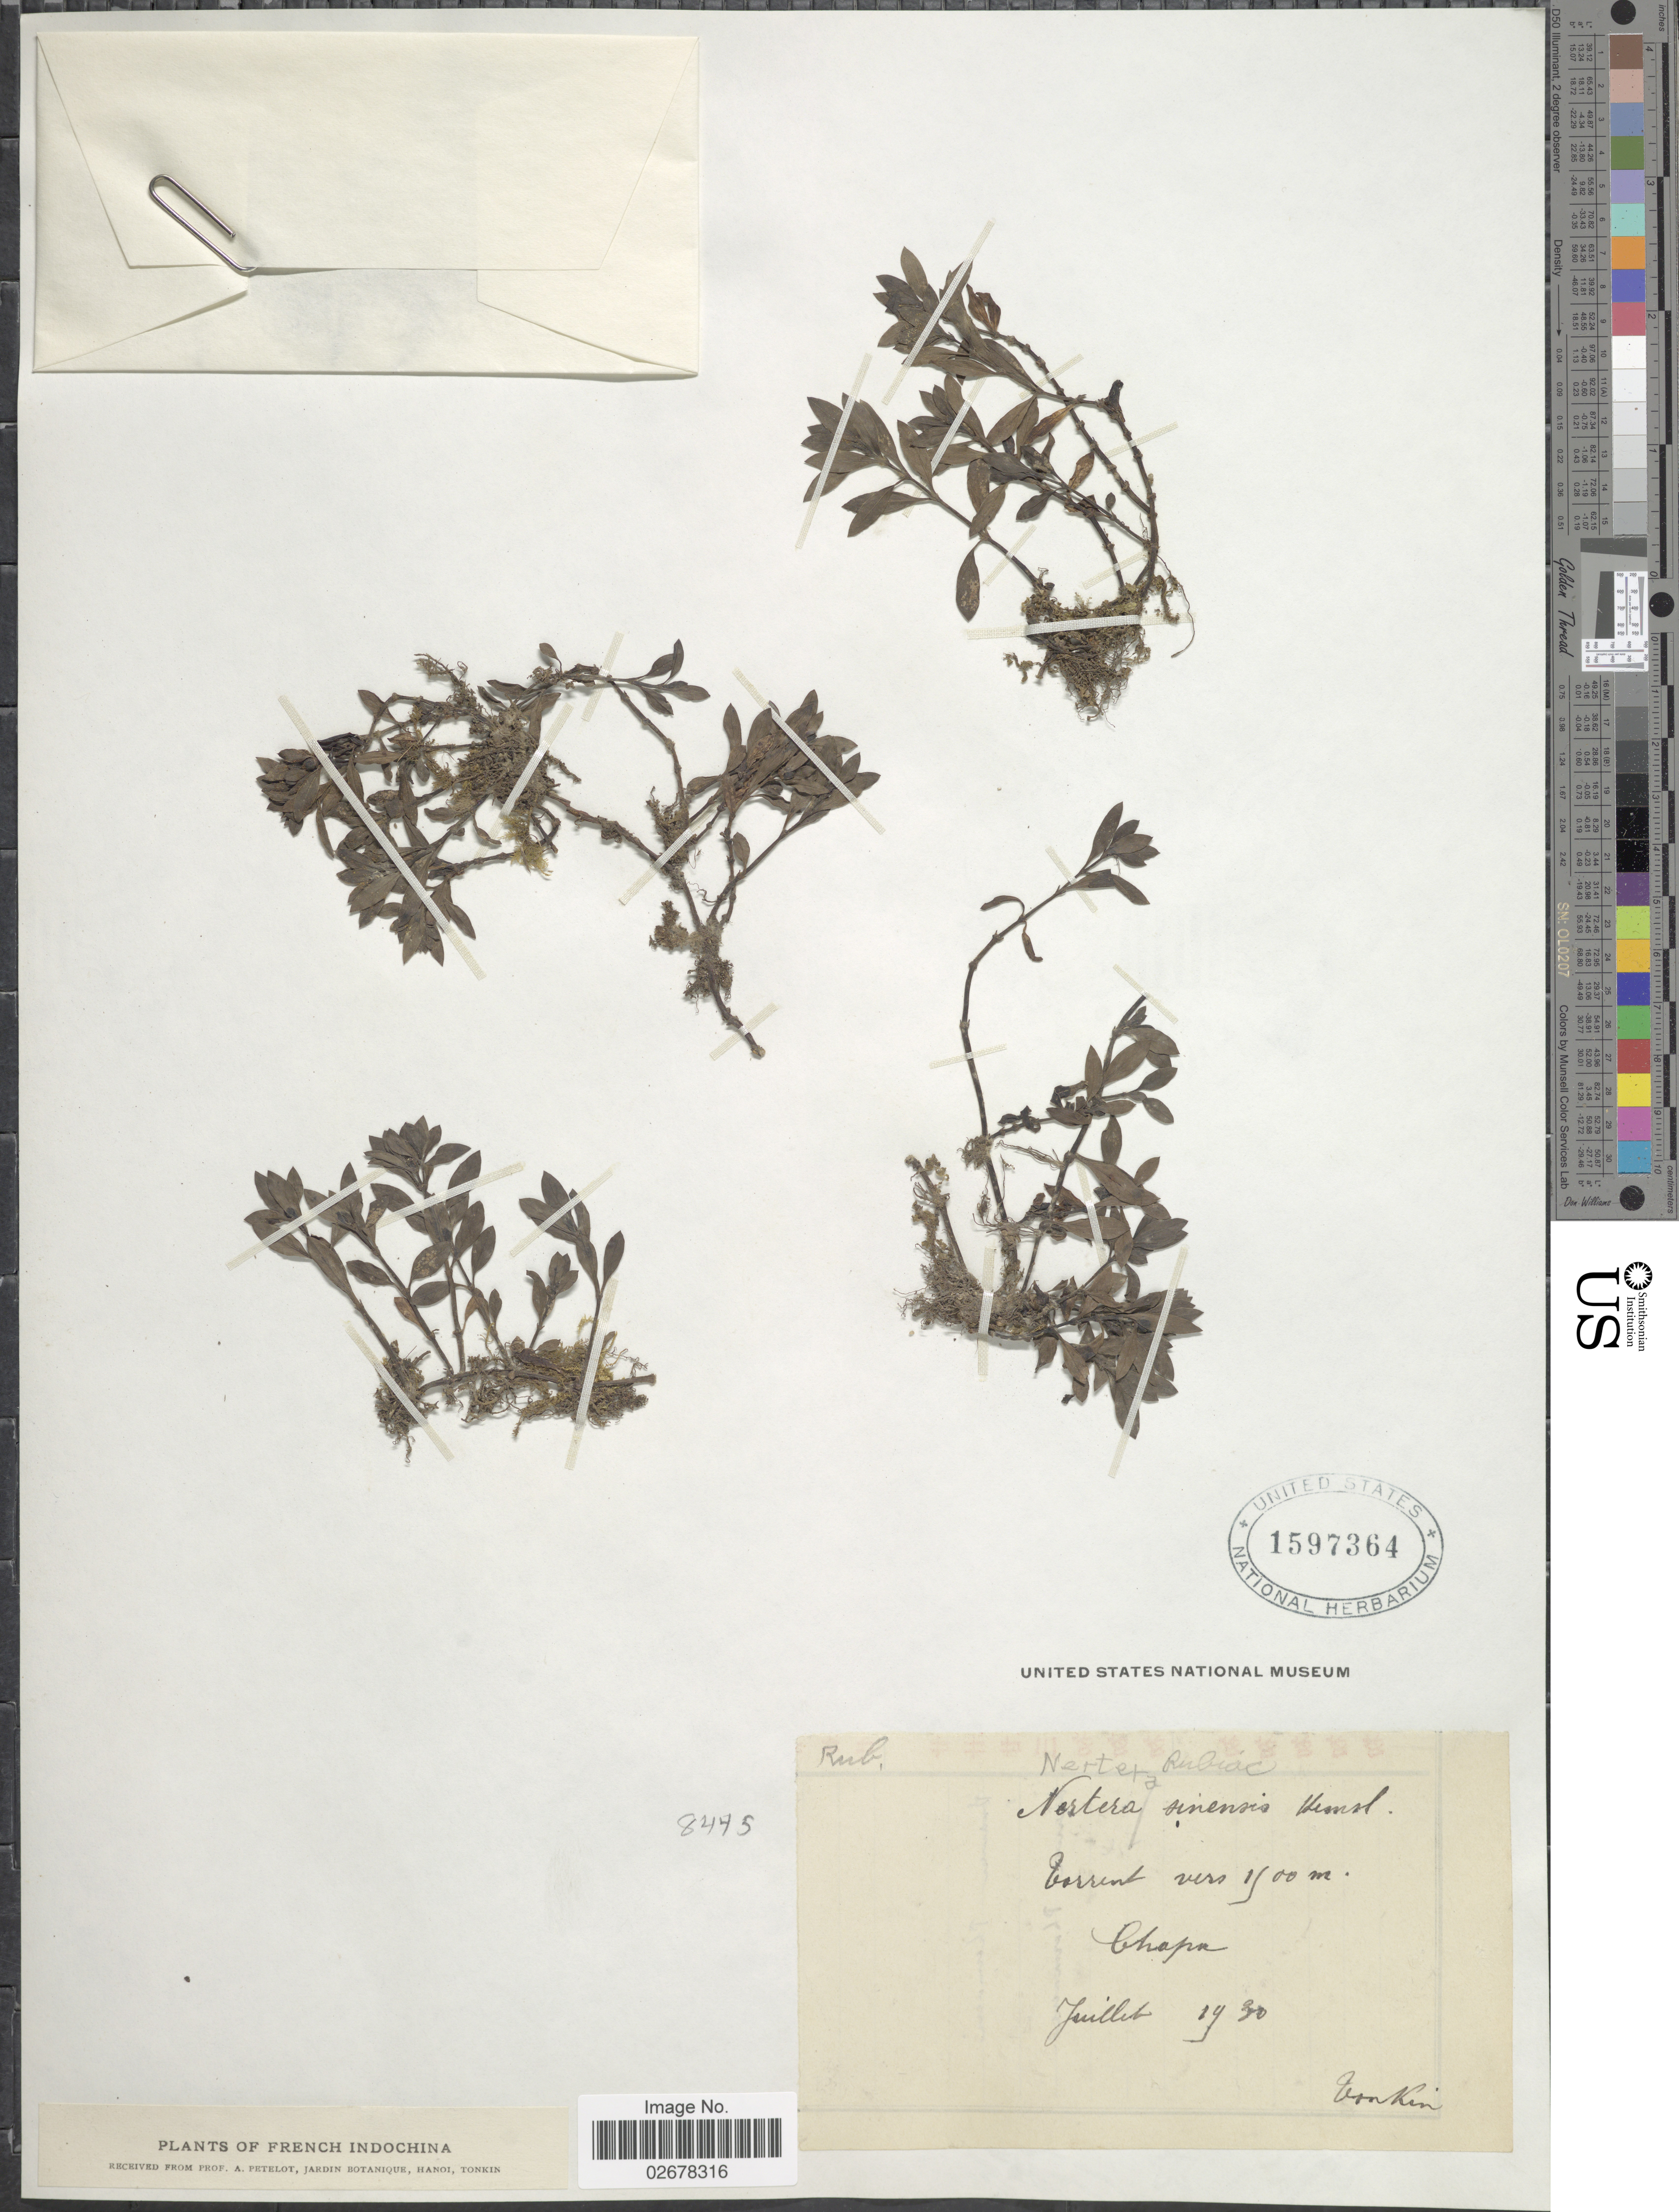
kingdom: Plantae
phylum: Tracheophyta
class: Magnoliopsida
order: Gentianales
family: Rubiaceae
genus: Nertera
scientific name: Nertera sinensis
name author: Hemsl. ex F.B. Forbes & Hemsl.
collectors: Ex herb. Jardin Botanique, Hanoi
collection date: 1930-07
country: Vietnam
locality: French Indochina, Torrent, Chapu. Tonkin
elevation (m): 1500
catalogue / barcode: US 1597364